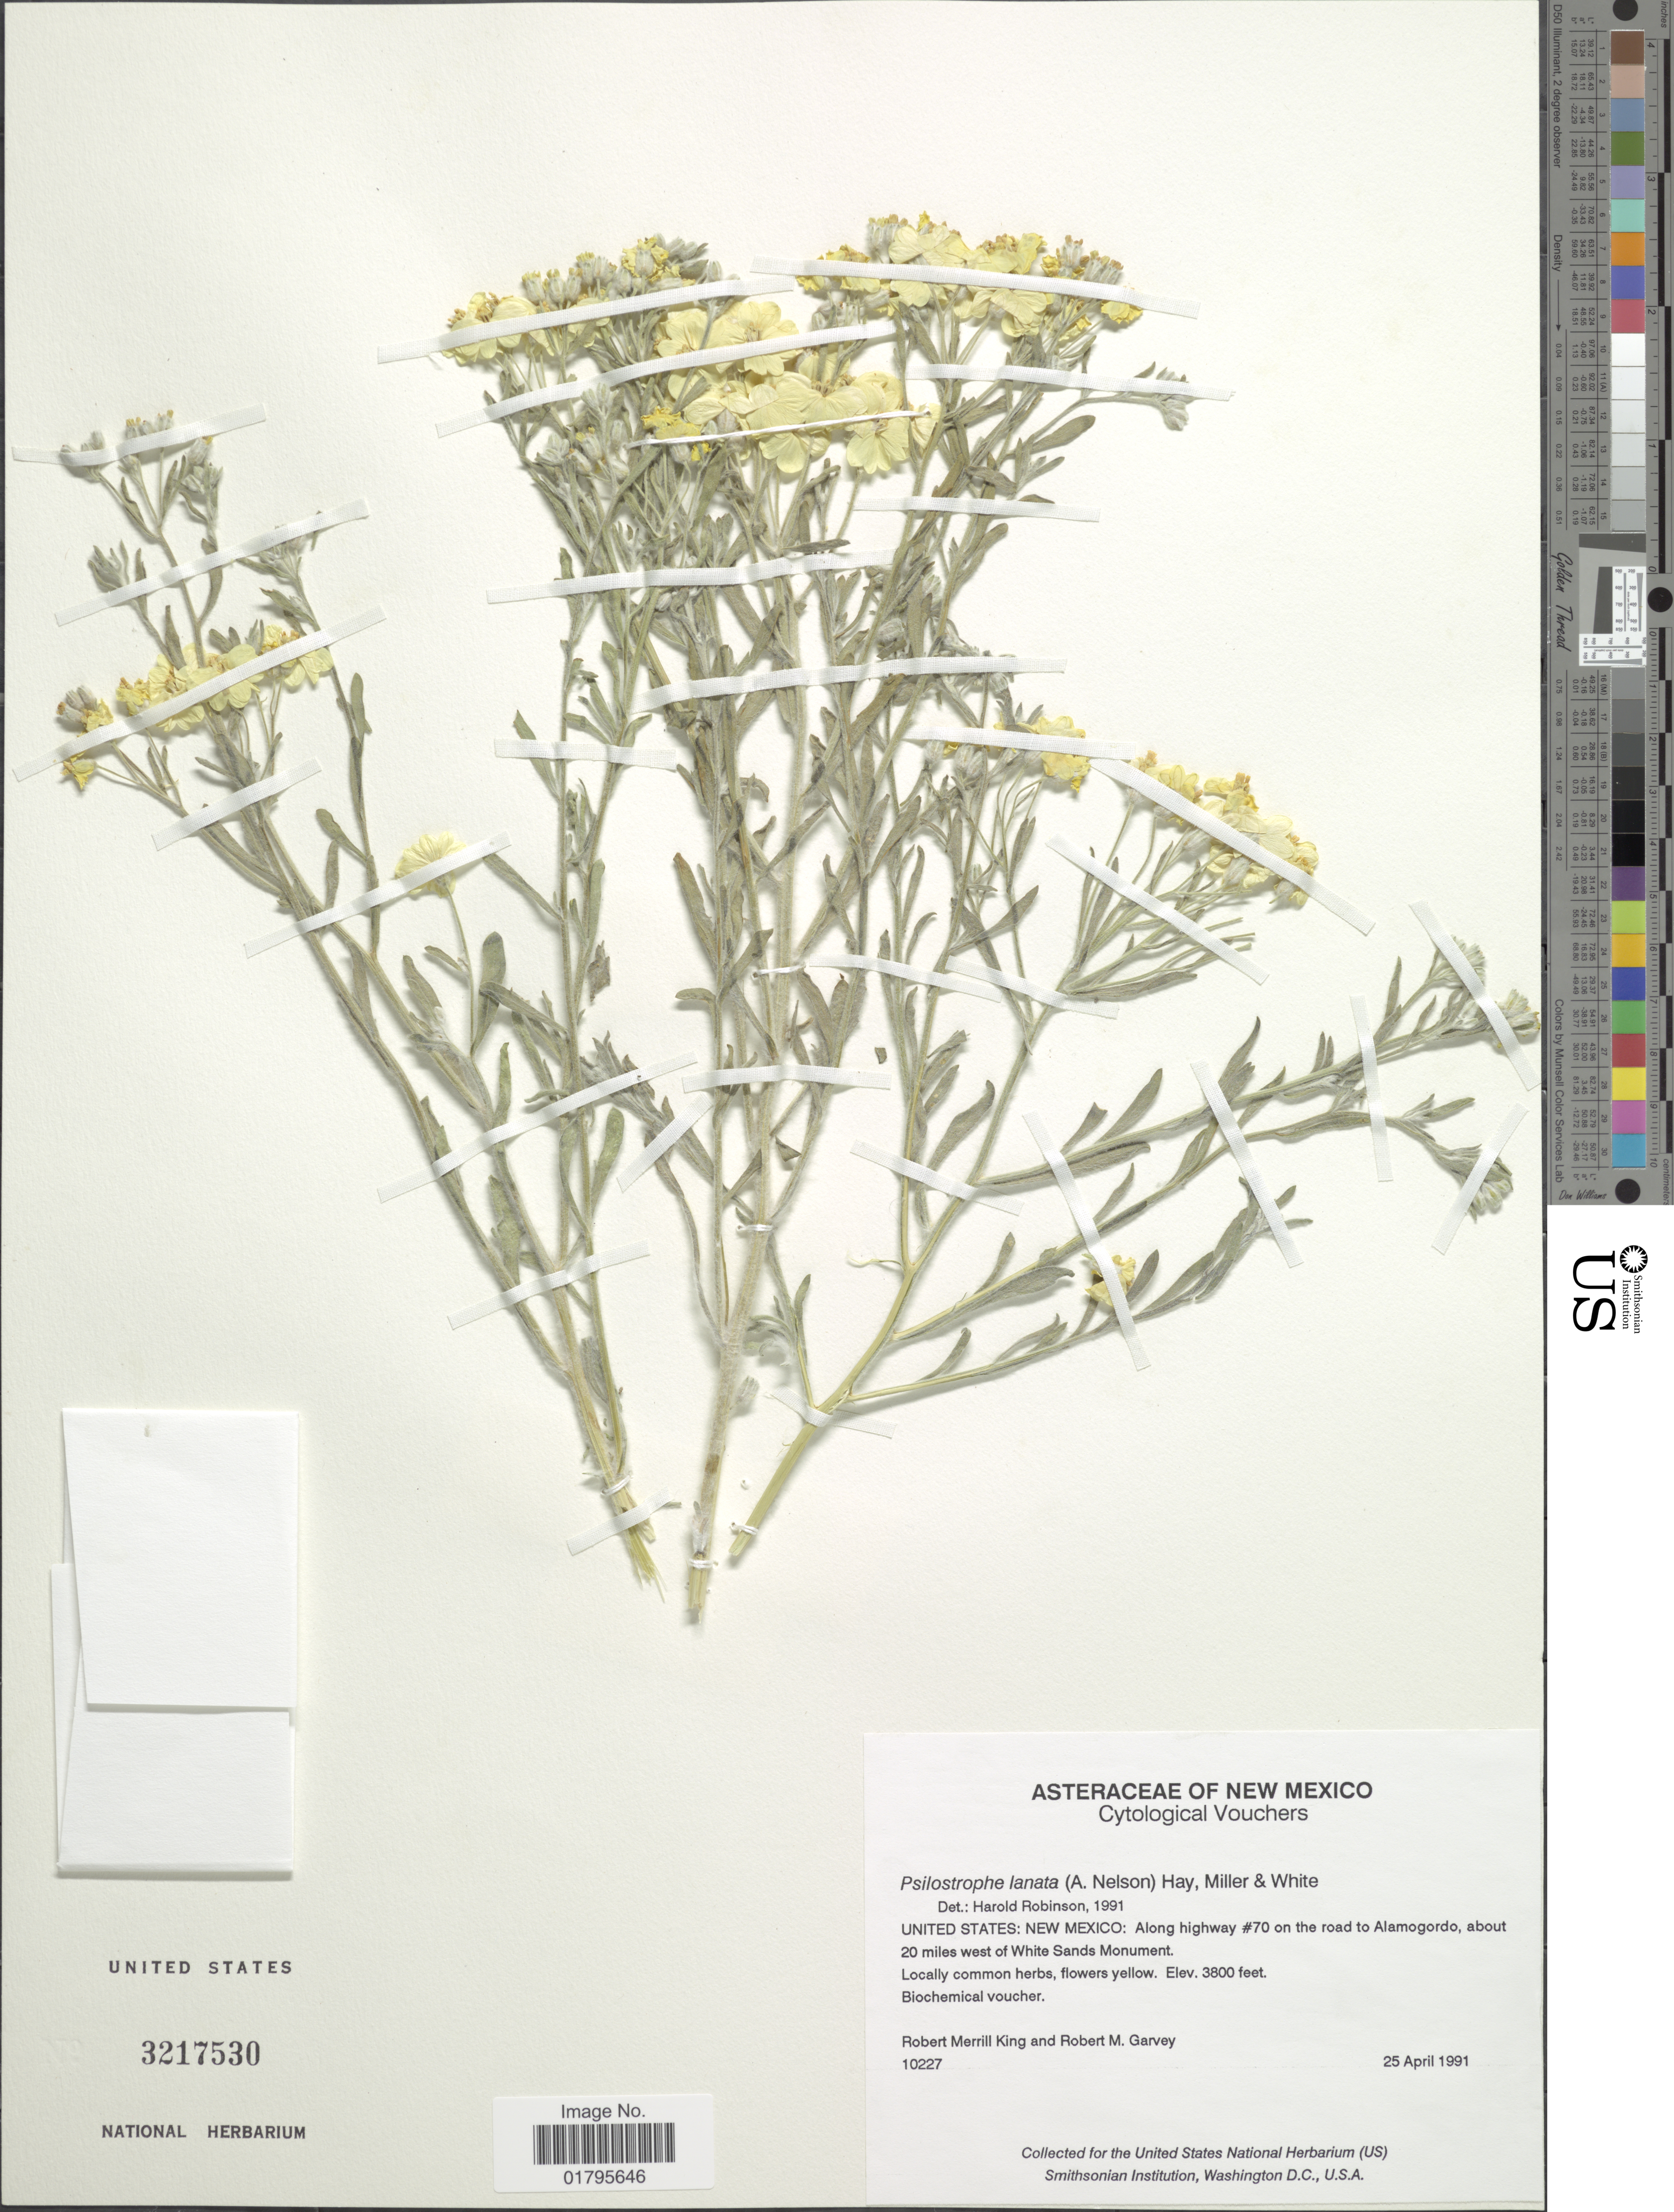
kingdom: Plantae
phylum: Tracheophyta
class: Magnoliopsida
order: Asterales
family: Asteraceae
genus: Psilostrophe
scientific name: Psilostrophe lanata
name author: (A. Nelson) Hay et al.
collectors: R. M. King & R. Garvey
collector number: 10227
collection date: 1991-04-25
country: United States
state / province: New Mexico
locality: Along highway #70 on the road to Alamogordo, about 20 miles west of White Sands Monument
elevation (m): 1158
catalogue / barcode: US 3217530